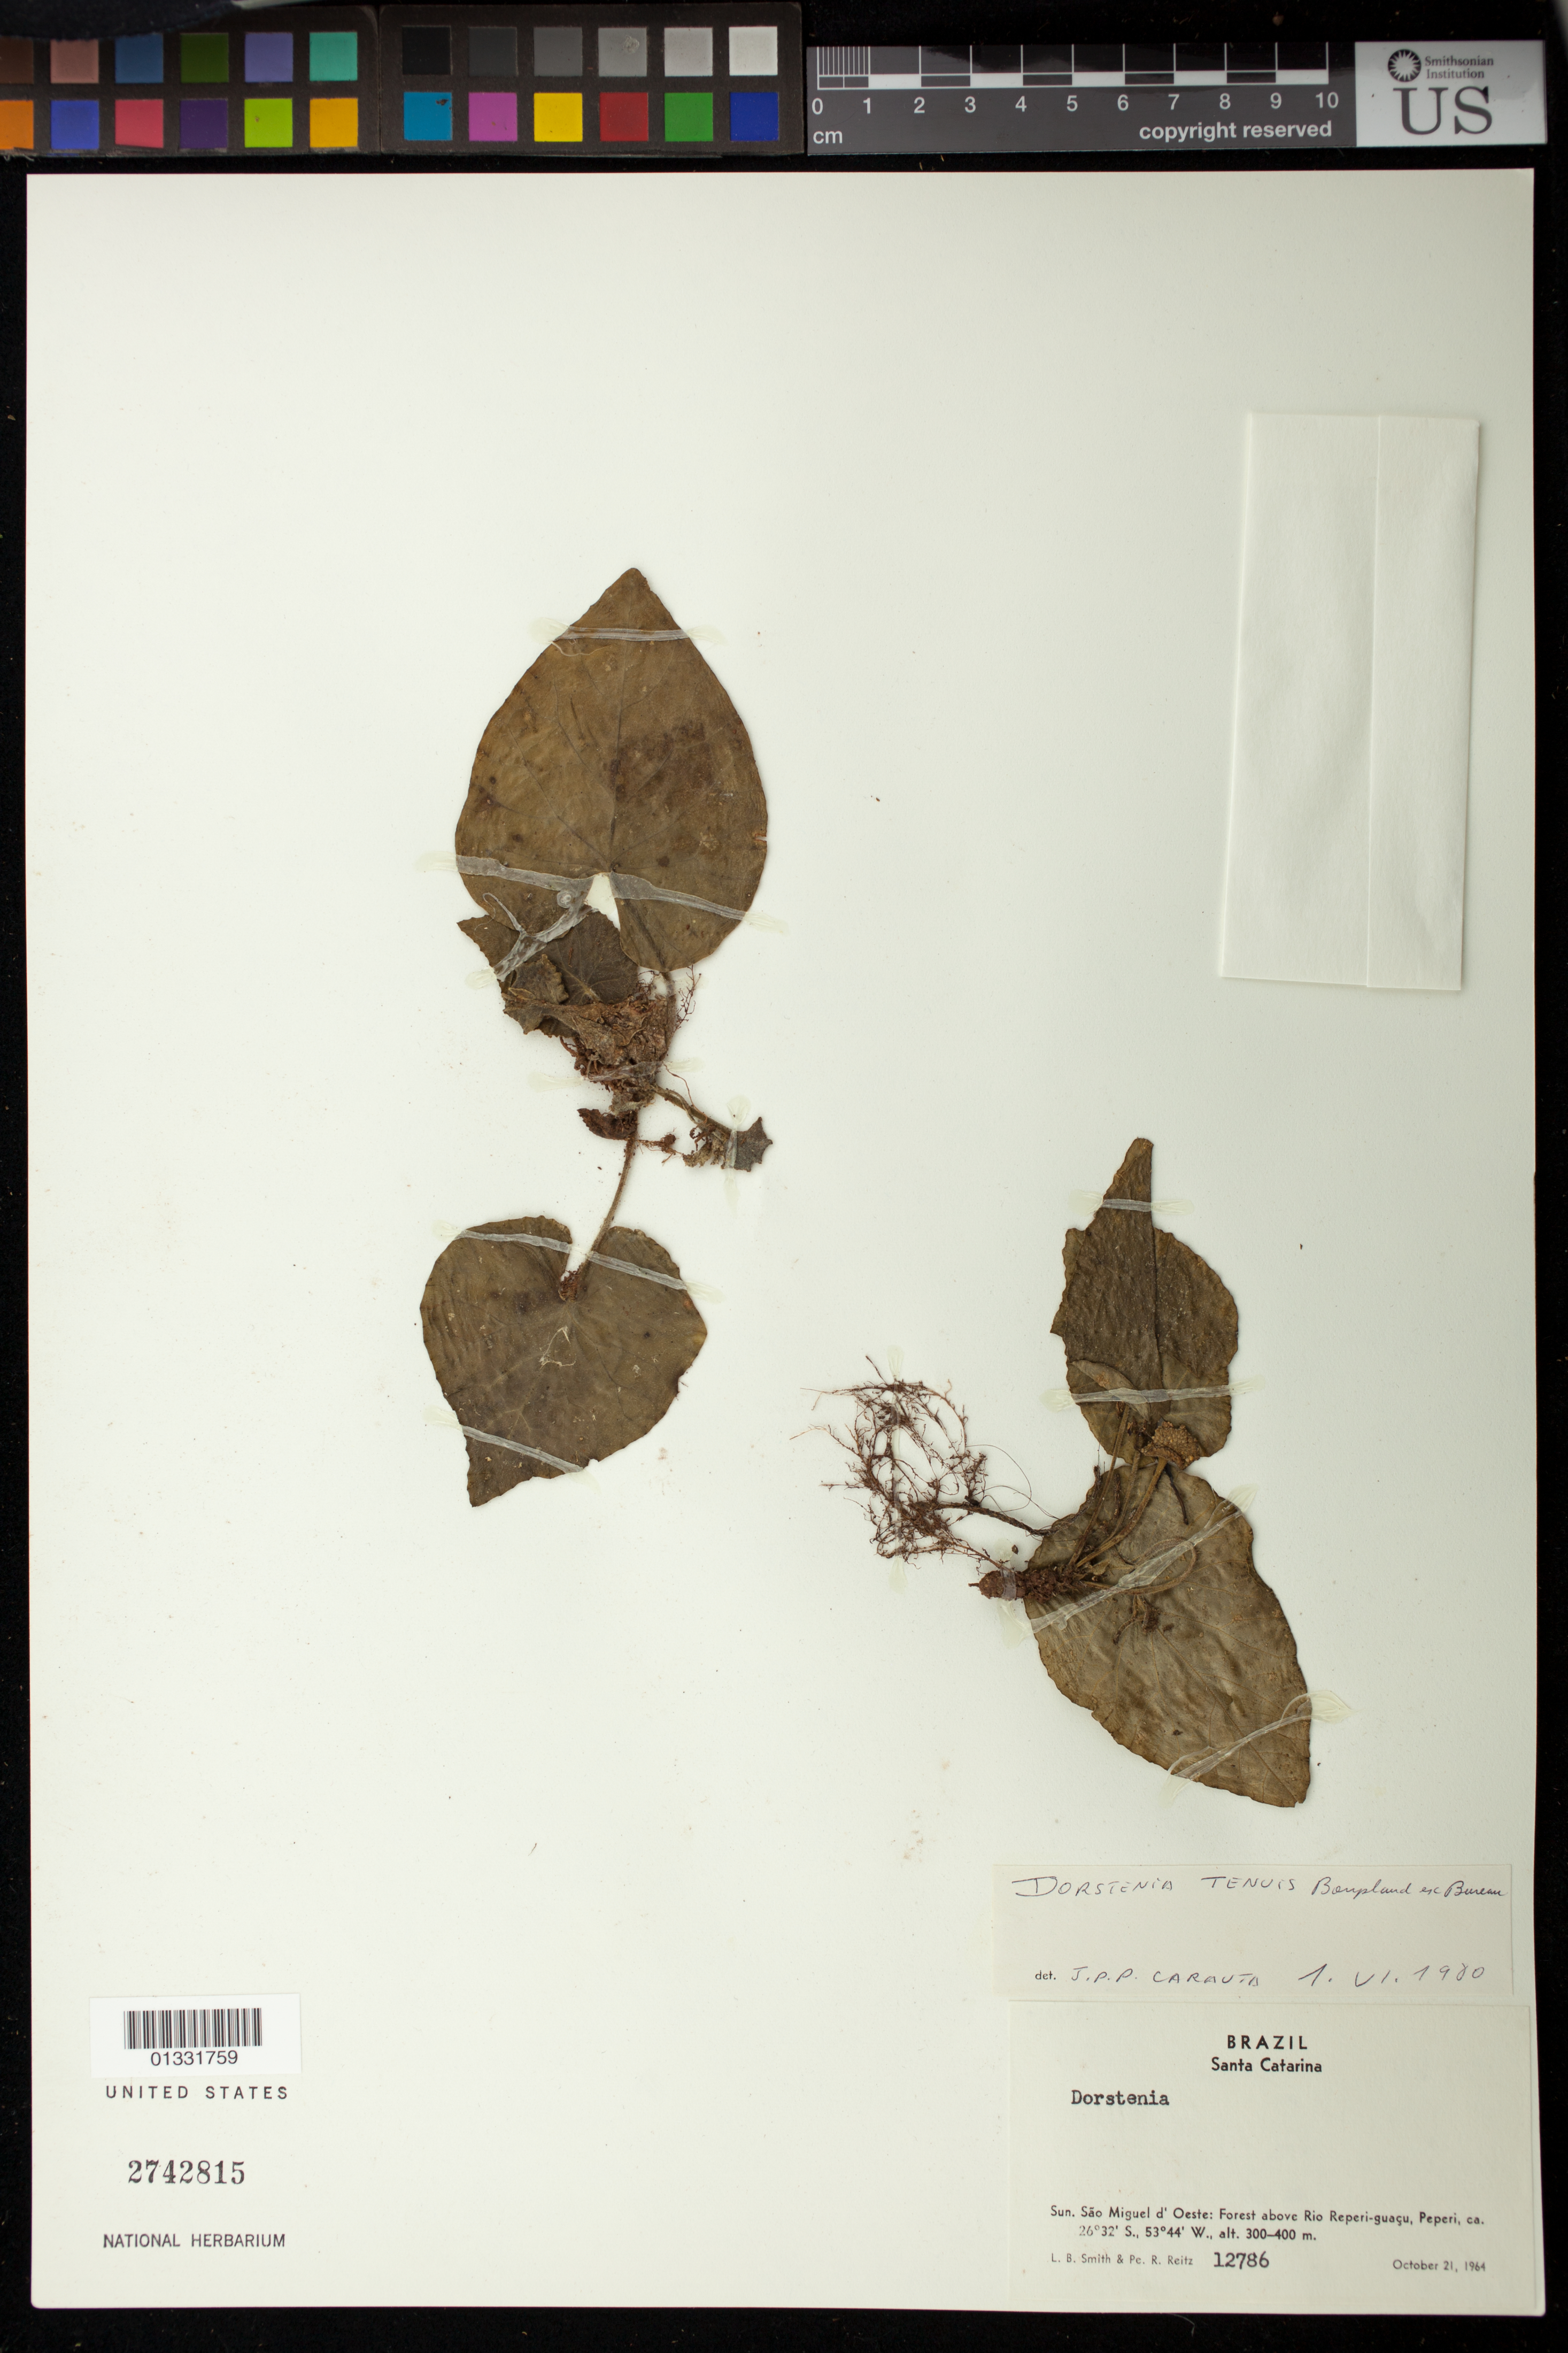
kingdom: Plantae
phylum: Tracheophyta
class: Magnoliopsida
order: Rosales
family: Moraceae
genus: Dorstenia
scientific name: Dorstenia tenuis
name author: Bonpl. ex Bureau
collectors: L. Smith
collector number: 12786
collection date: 1964-10-21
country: Brazil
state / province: Santa Catarina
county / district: São Miguel d´Oeste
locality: Forest above Rio Reperi-guaçu, Peperi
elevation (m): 300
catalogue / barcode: US 2742815